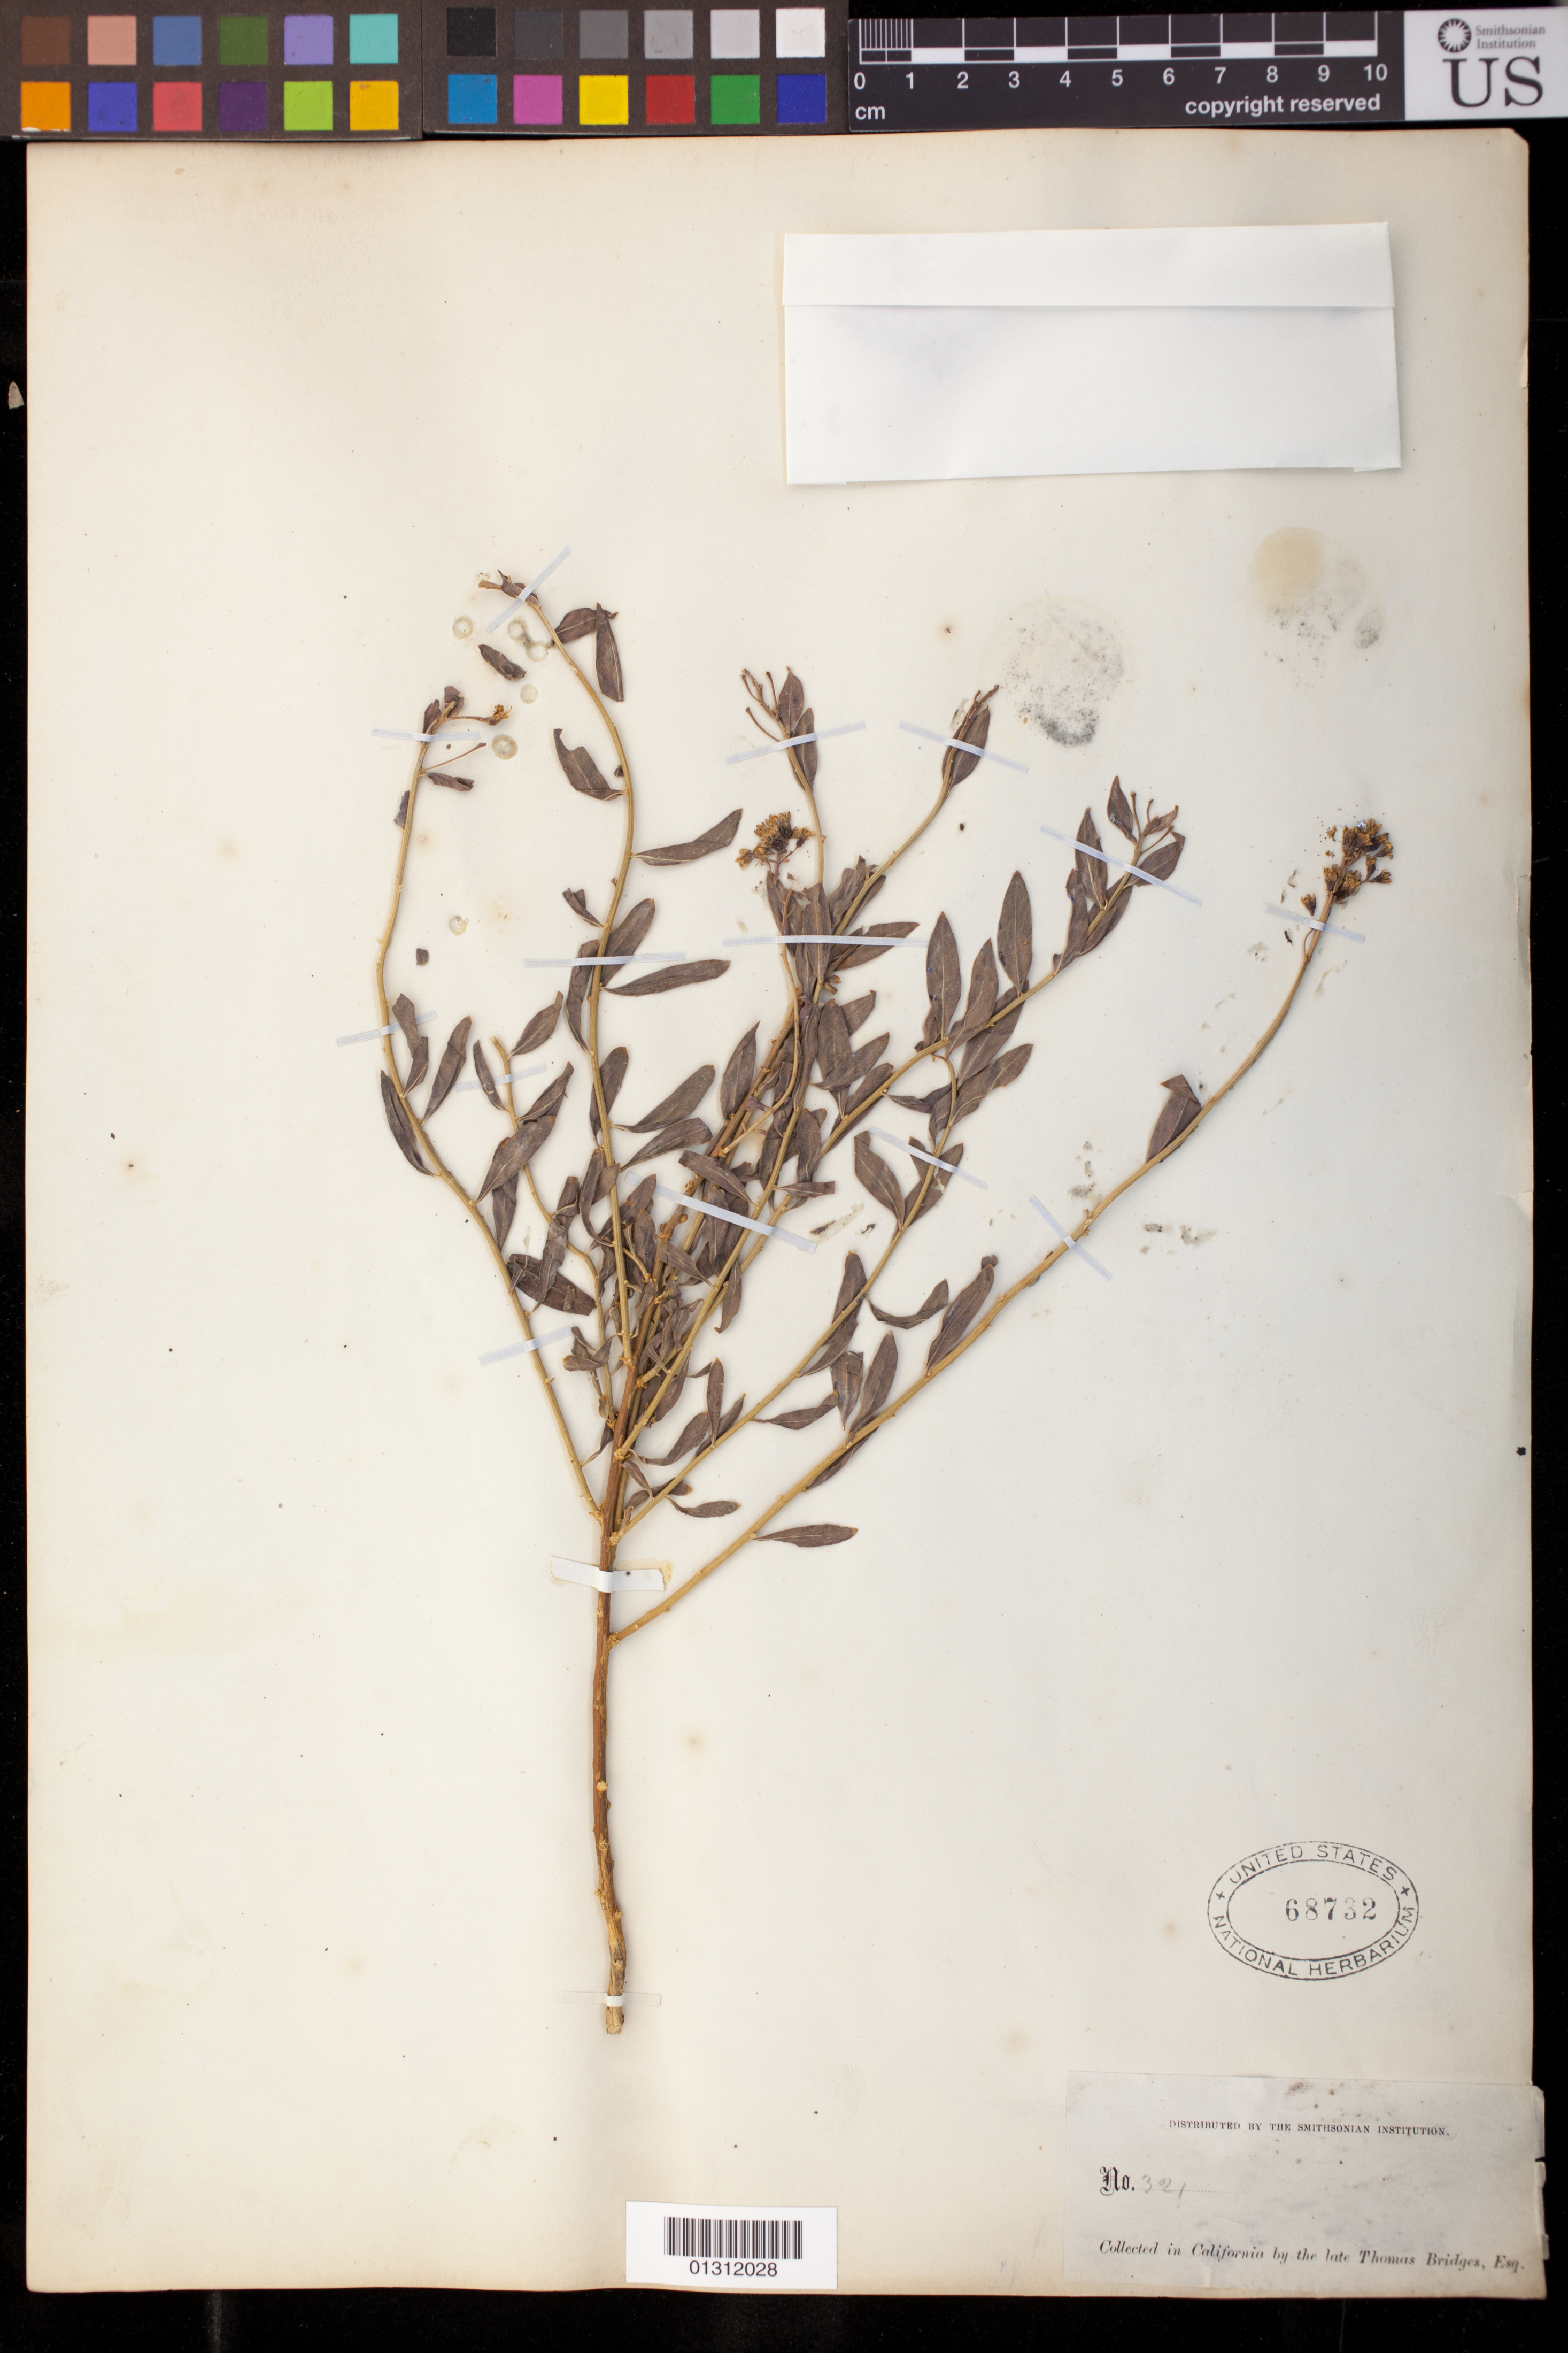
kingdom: Plantae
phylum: Tracheophyta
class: Magnoliopsida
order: Santalales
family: Comandraceae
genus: Comandra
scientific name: Comandra pallida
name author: A. DC.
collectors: T. Bridges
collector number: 321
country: United States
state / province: California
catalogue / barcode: US 68732